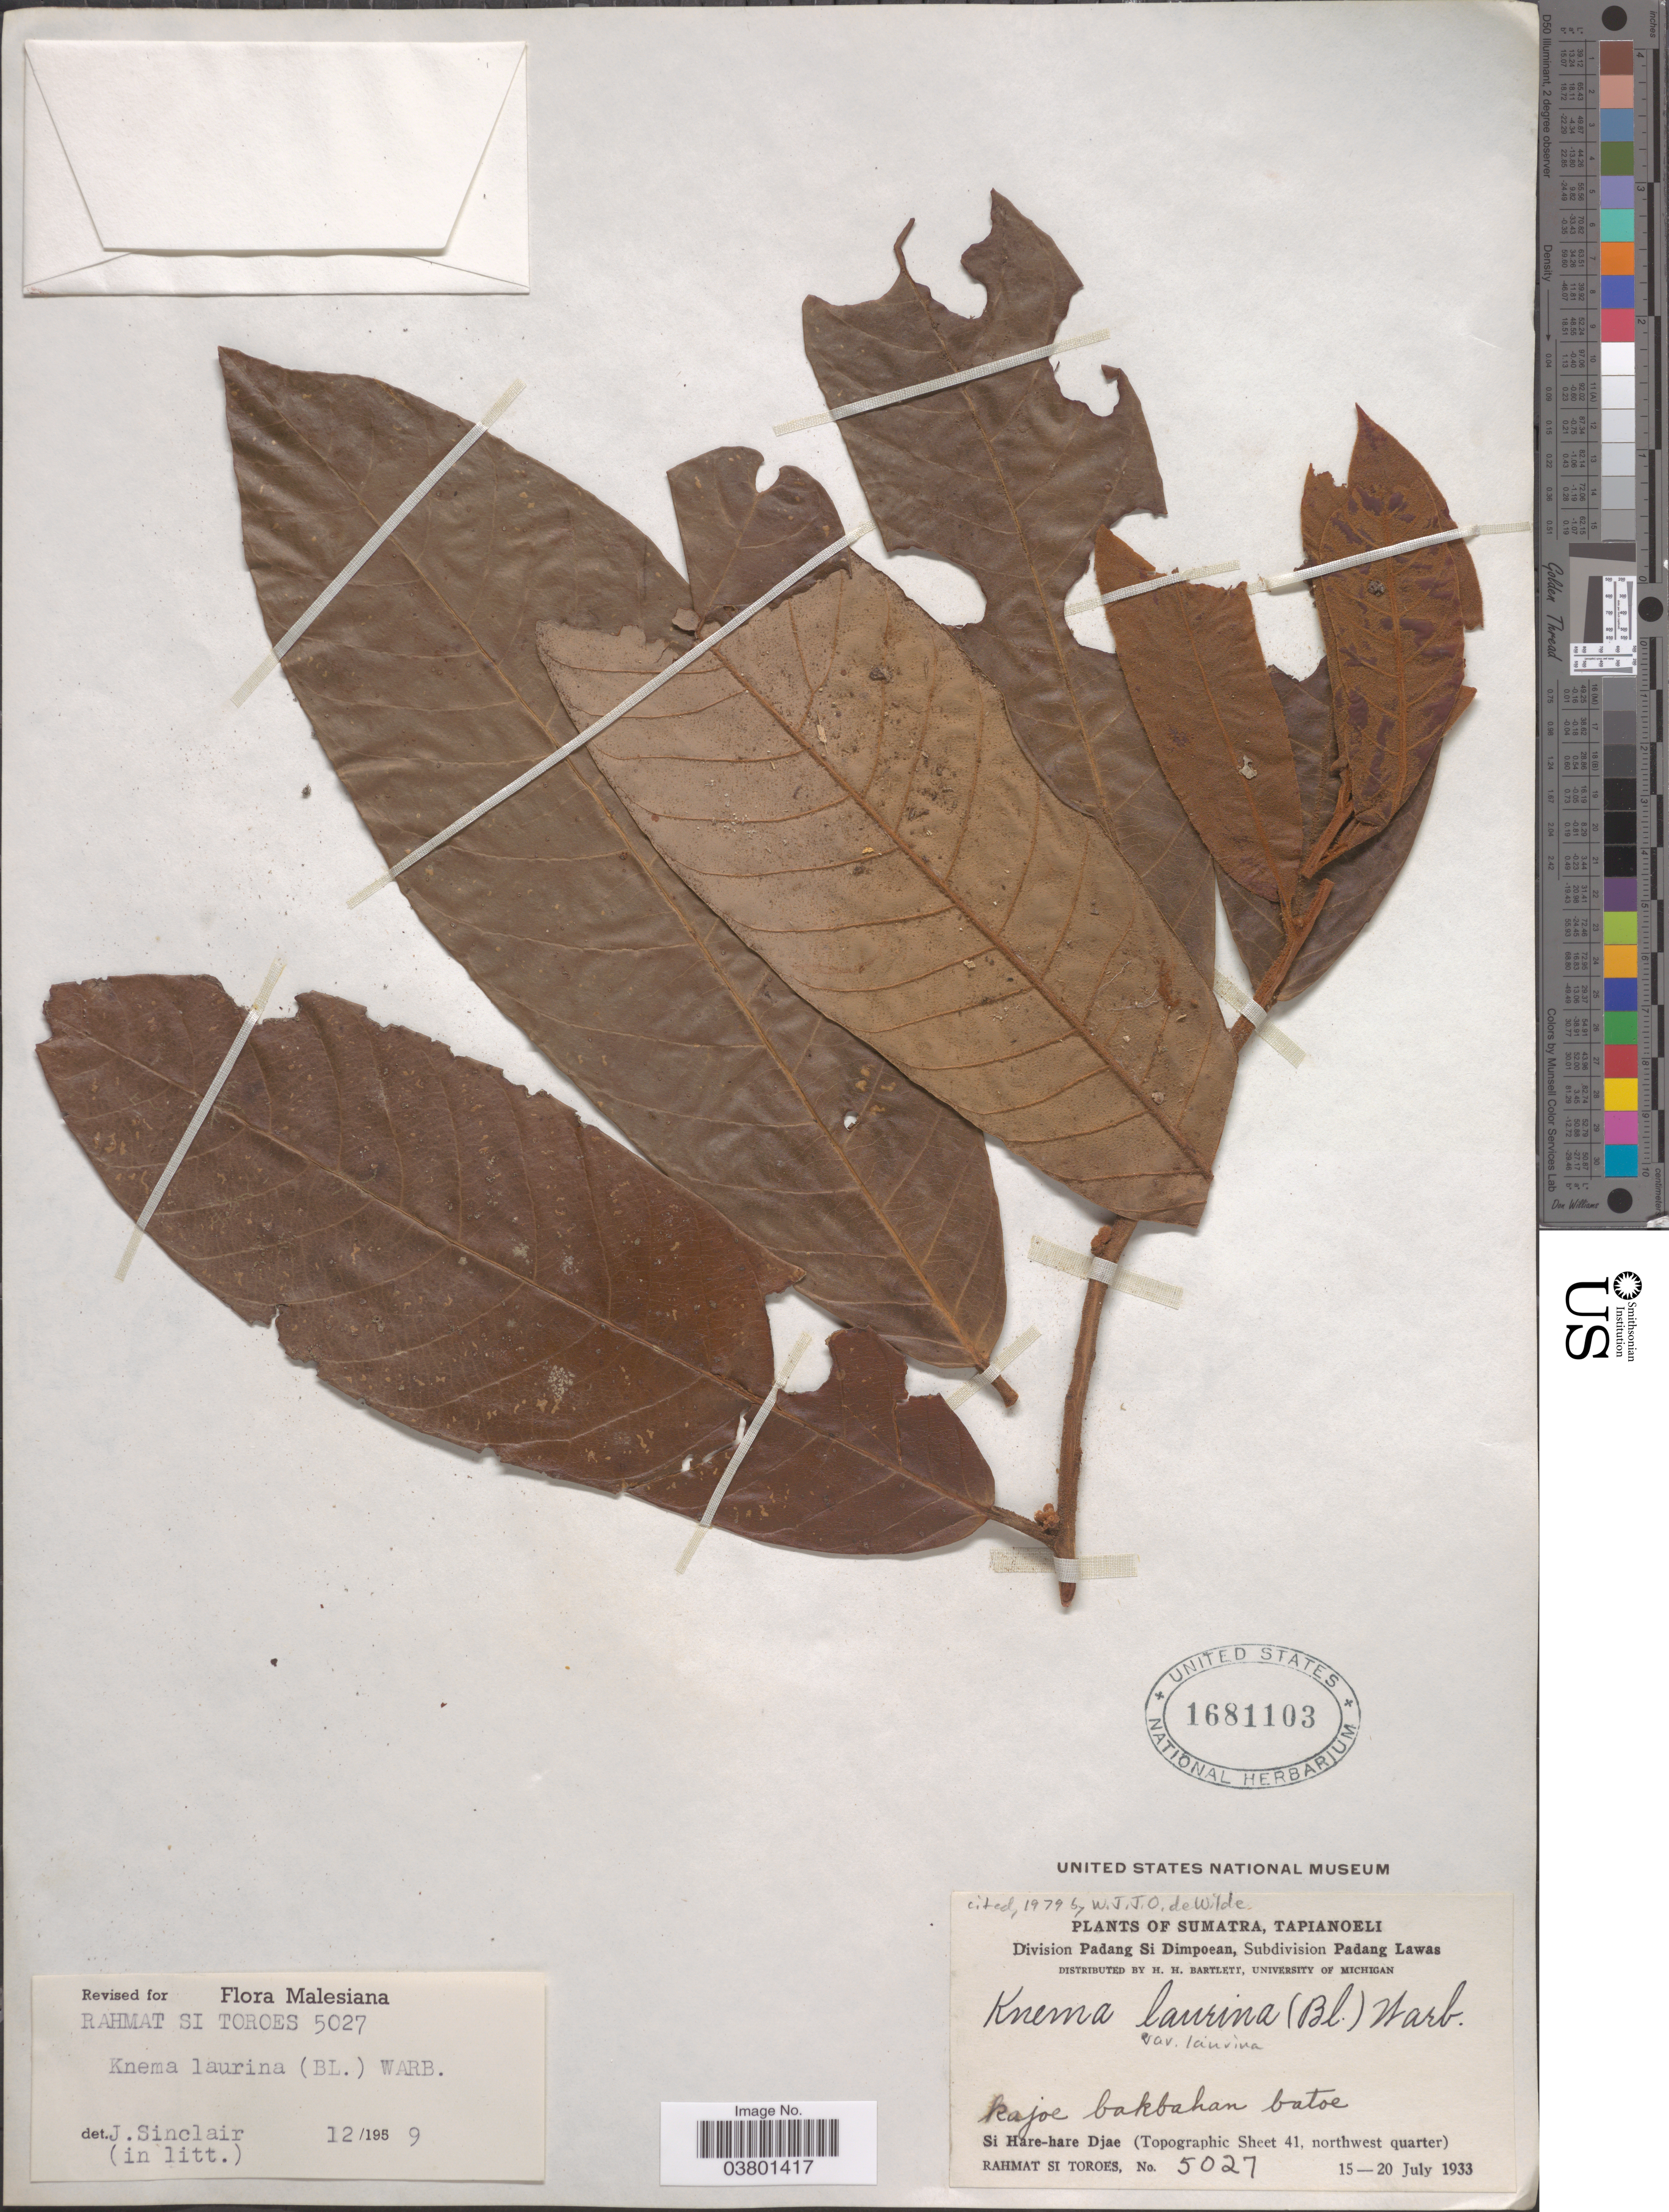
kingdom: Plantae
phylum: Tracheophyta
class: Magnoliopsida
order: Magnoliales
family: Myristicaceae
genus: Knema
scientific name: Knema laurina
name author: Warb.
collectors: Rahmat Si Boeea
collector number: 5027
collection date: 1933-07-15/1933-07-20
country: Indonesia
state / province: Sumatra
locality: Tapianoeli. Division Padang Si Dimpoean, Subdivision Padang Lawas. Kajoe bakbahan batoe. Si Hare-hare Djae (Topographic Sheet 41, northwest quarter).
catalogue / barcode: US 1681103